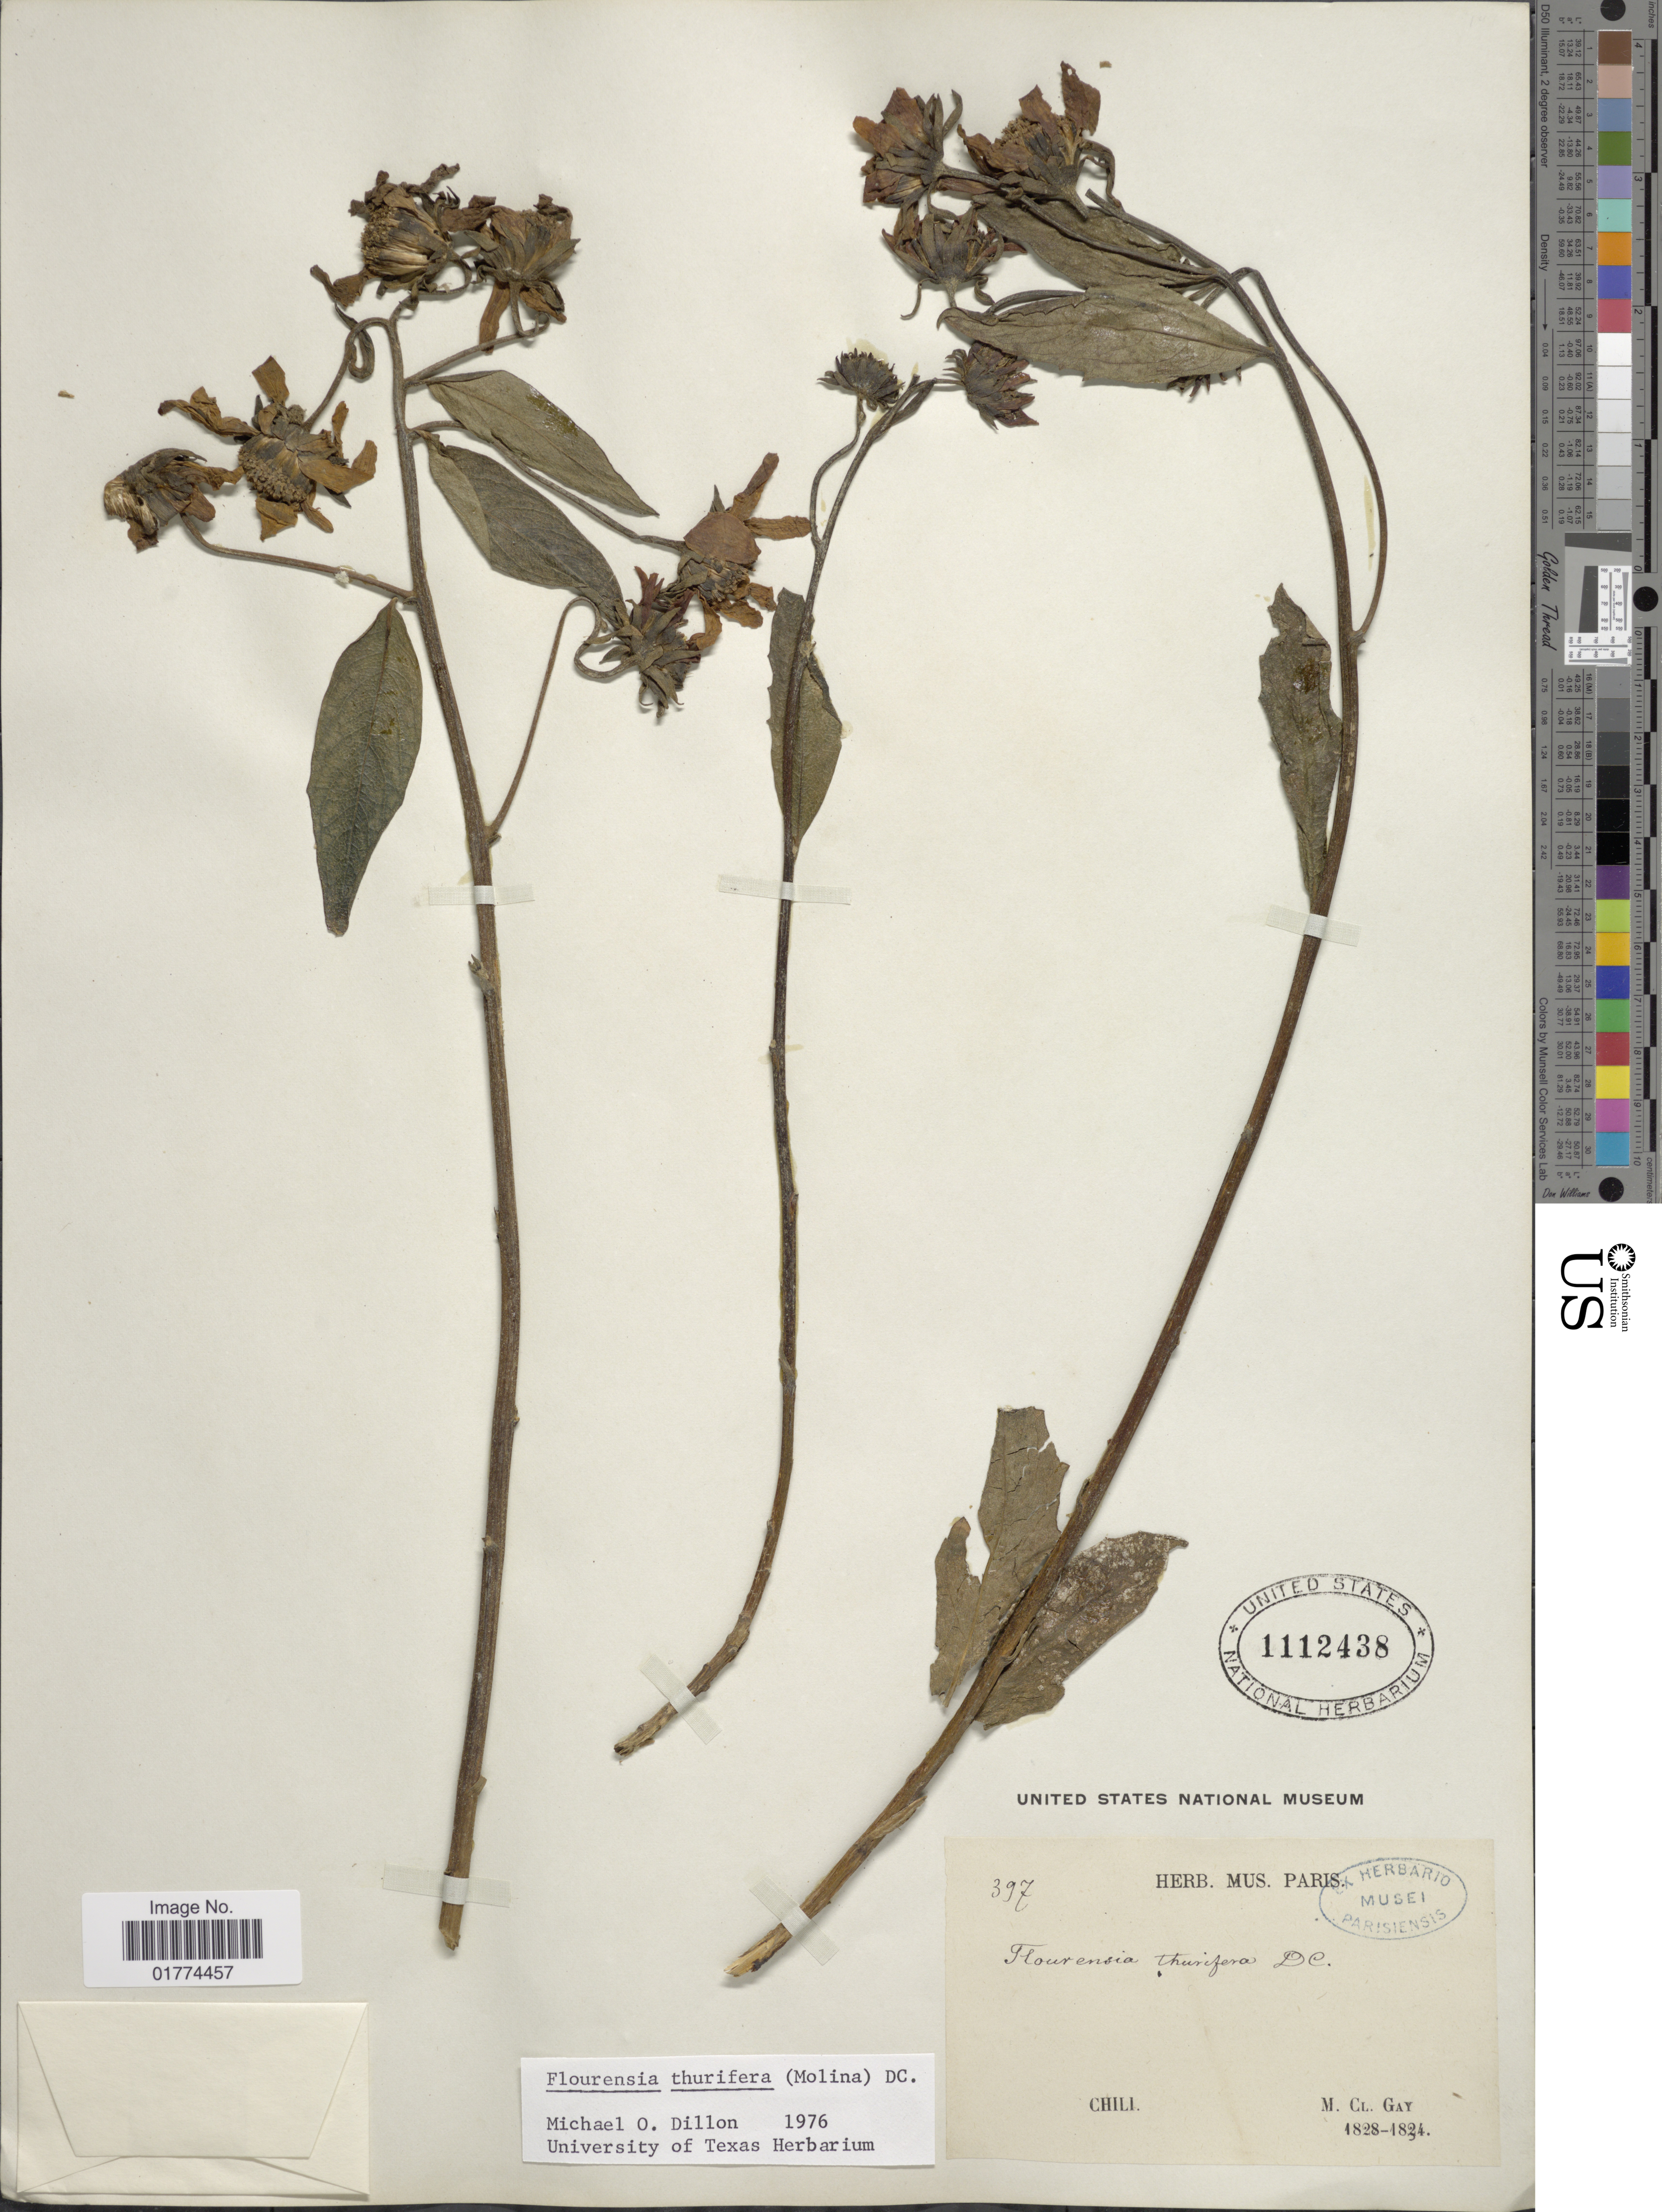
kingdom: Plantae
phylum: Tracheophyta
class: Magnoliopsida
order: Asterales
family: Asteraceae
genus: Flourensia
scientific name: Flourensia thurifera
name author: (Molina) DC.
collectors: M. Gay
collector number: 397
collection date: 1828/1834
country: Chile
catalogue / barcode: US 1112438